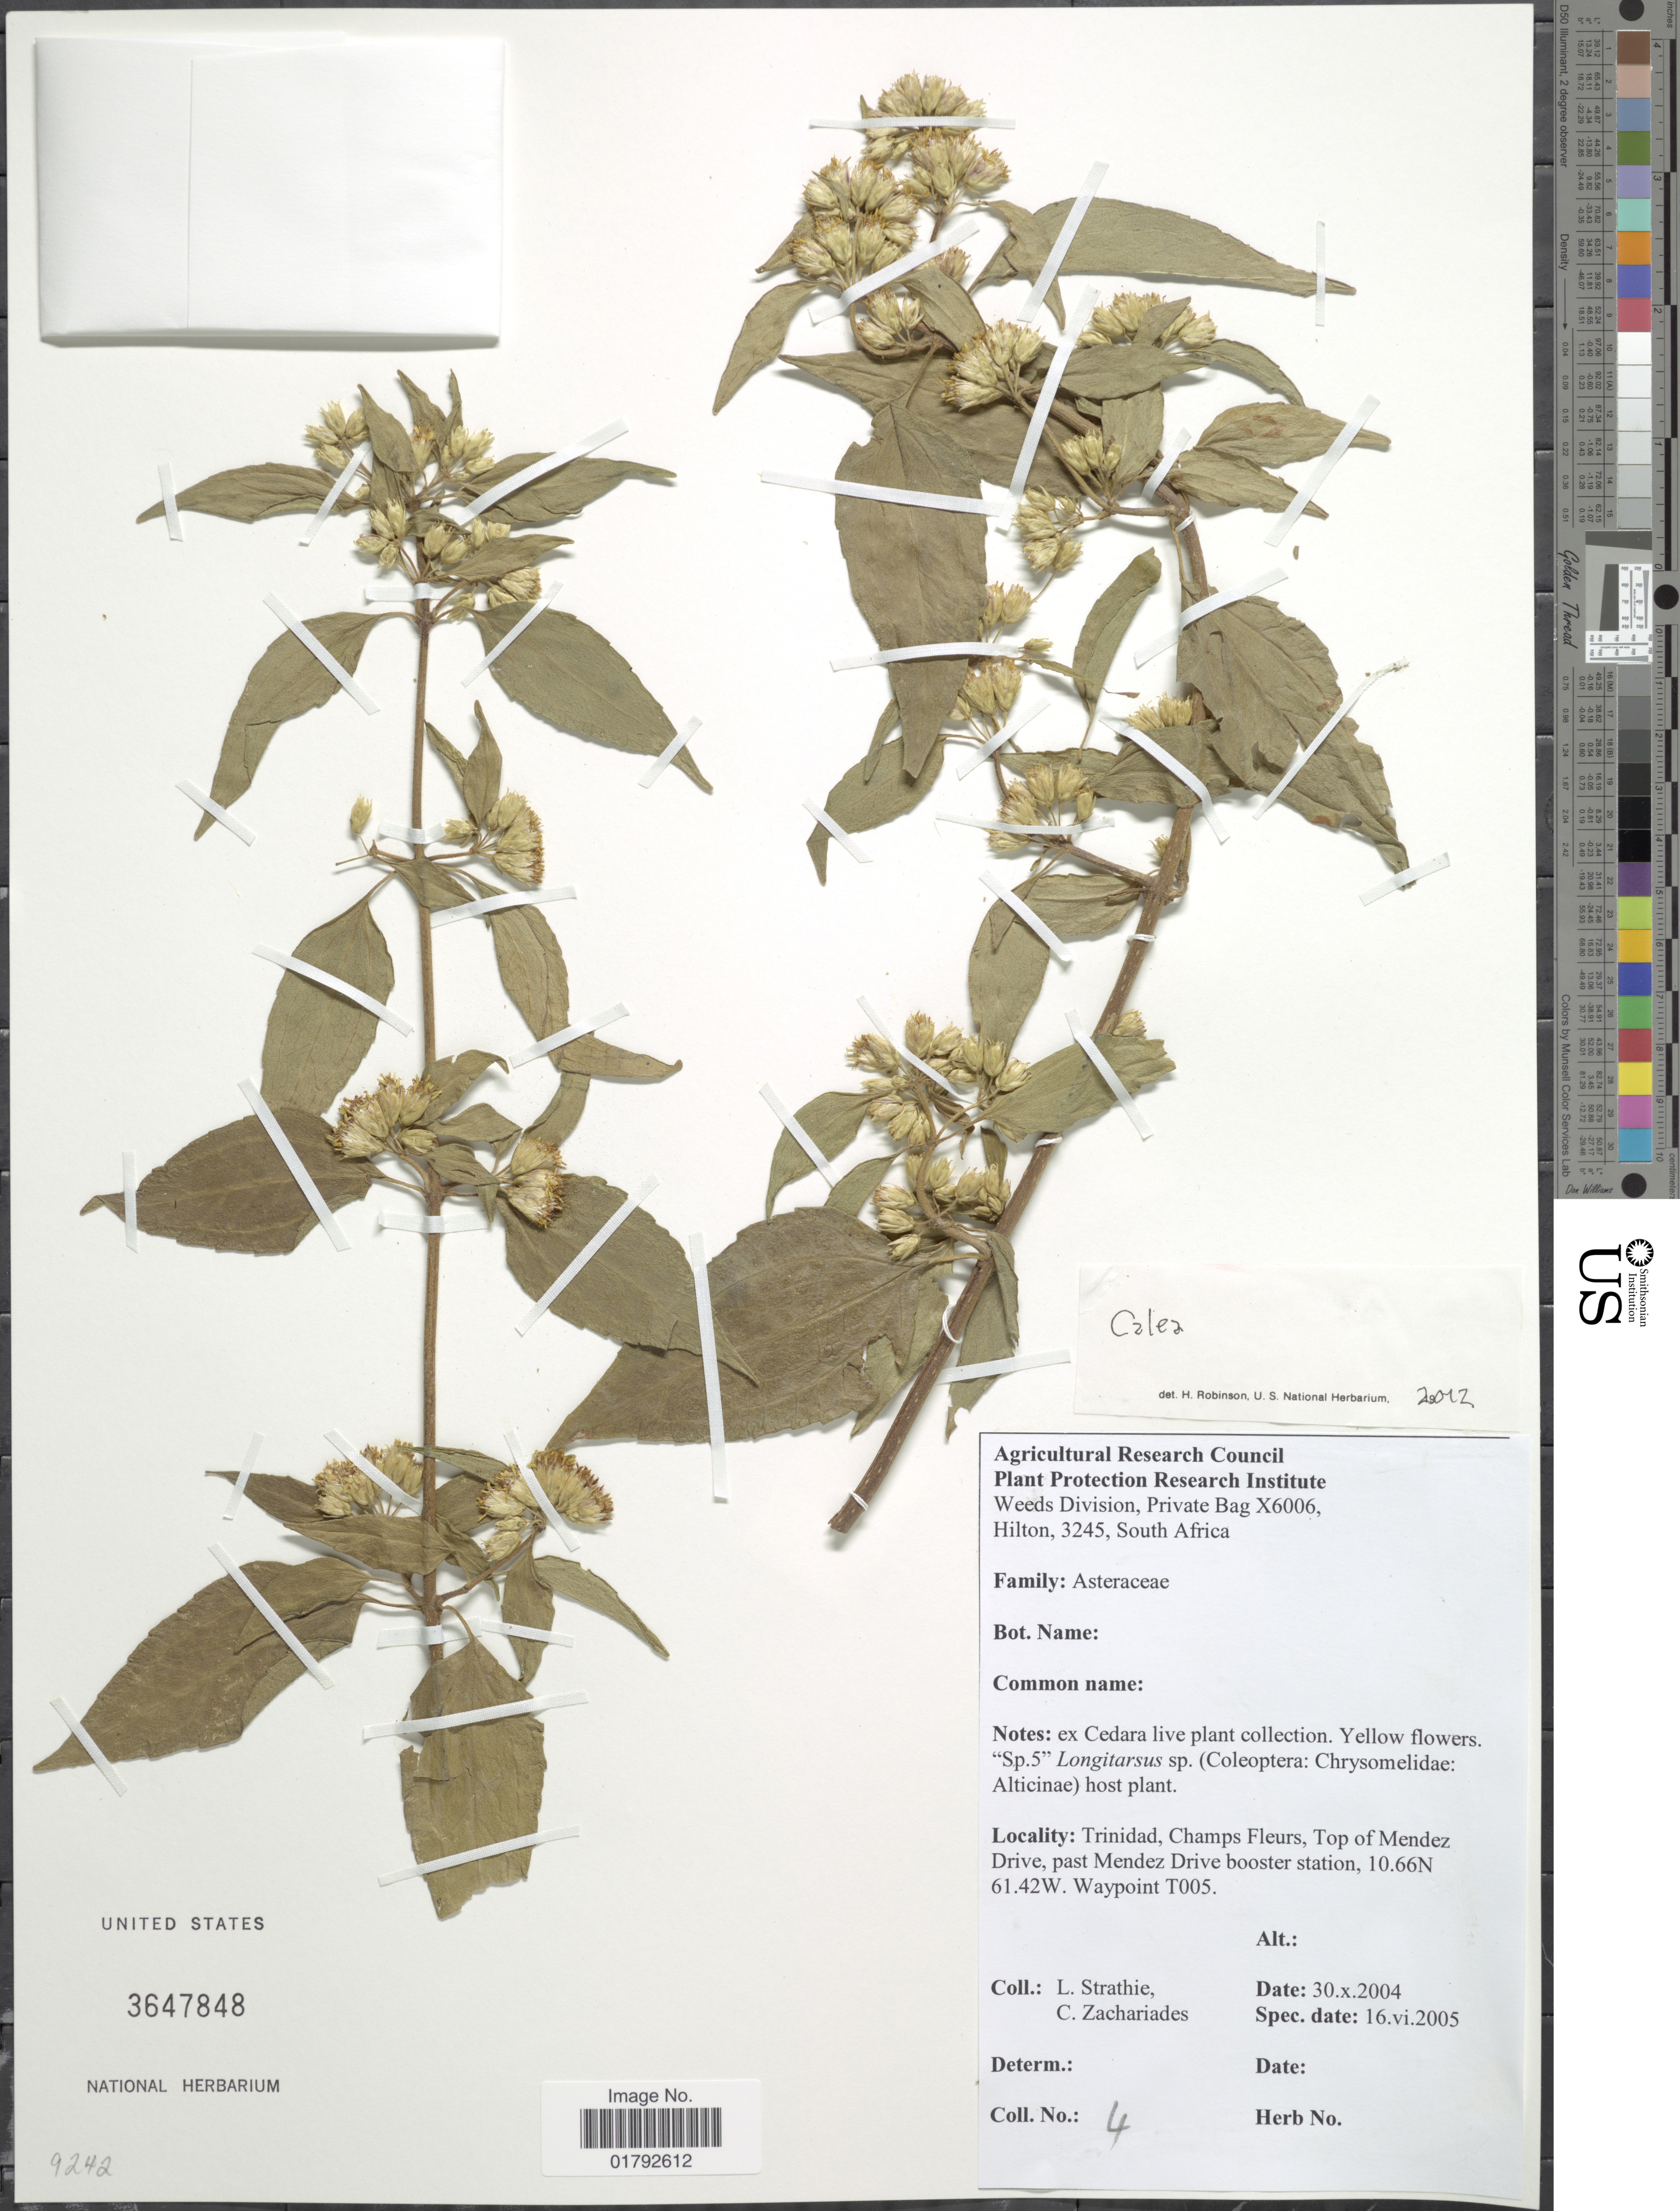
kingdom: Plantae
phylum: Tracheophyta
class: Magnoliopsida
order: Asterales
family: Asteraceae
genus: Calea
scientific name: Calea solidaginea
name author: Kunth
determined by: Bueno, Vinicius Resende, (ICN), Universidade Federal do Rio Grande do Sul (BRAZIL)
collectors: L. Strathie & C. Zachariades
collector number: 4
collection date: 2004-10-30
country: Trinidad and Tobago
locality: Trinidad, Camps Fleurs, Top of Mendez Drive, past Mendez Drive booster station, Waypoint T005.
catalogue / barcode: US 3647848